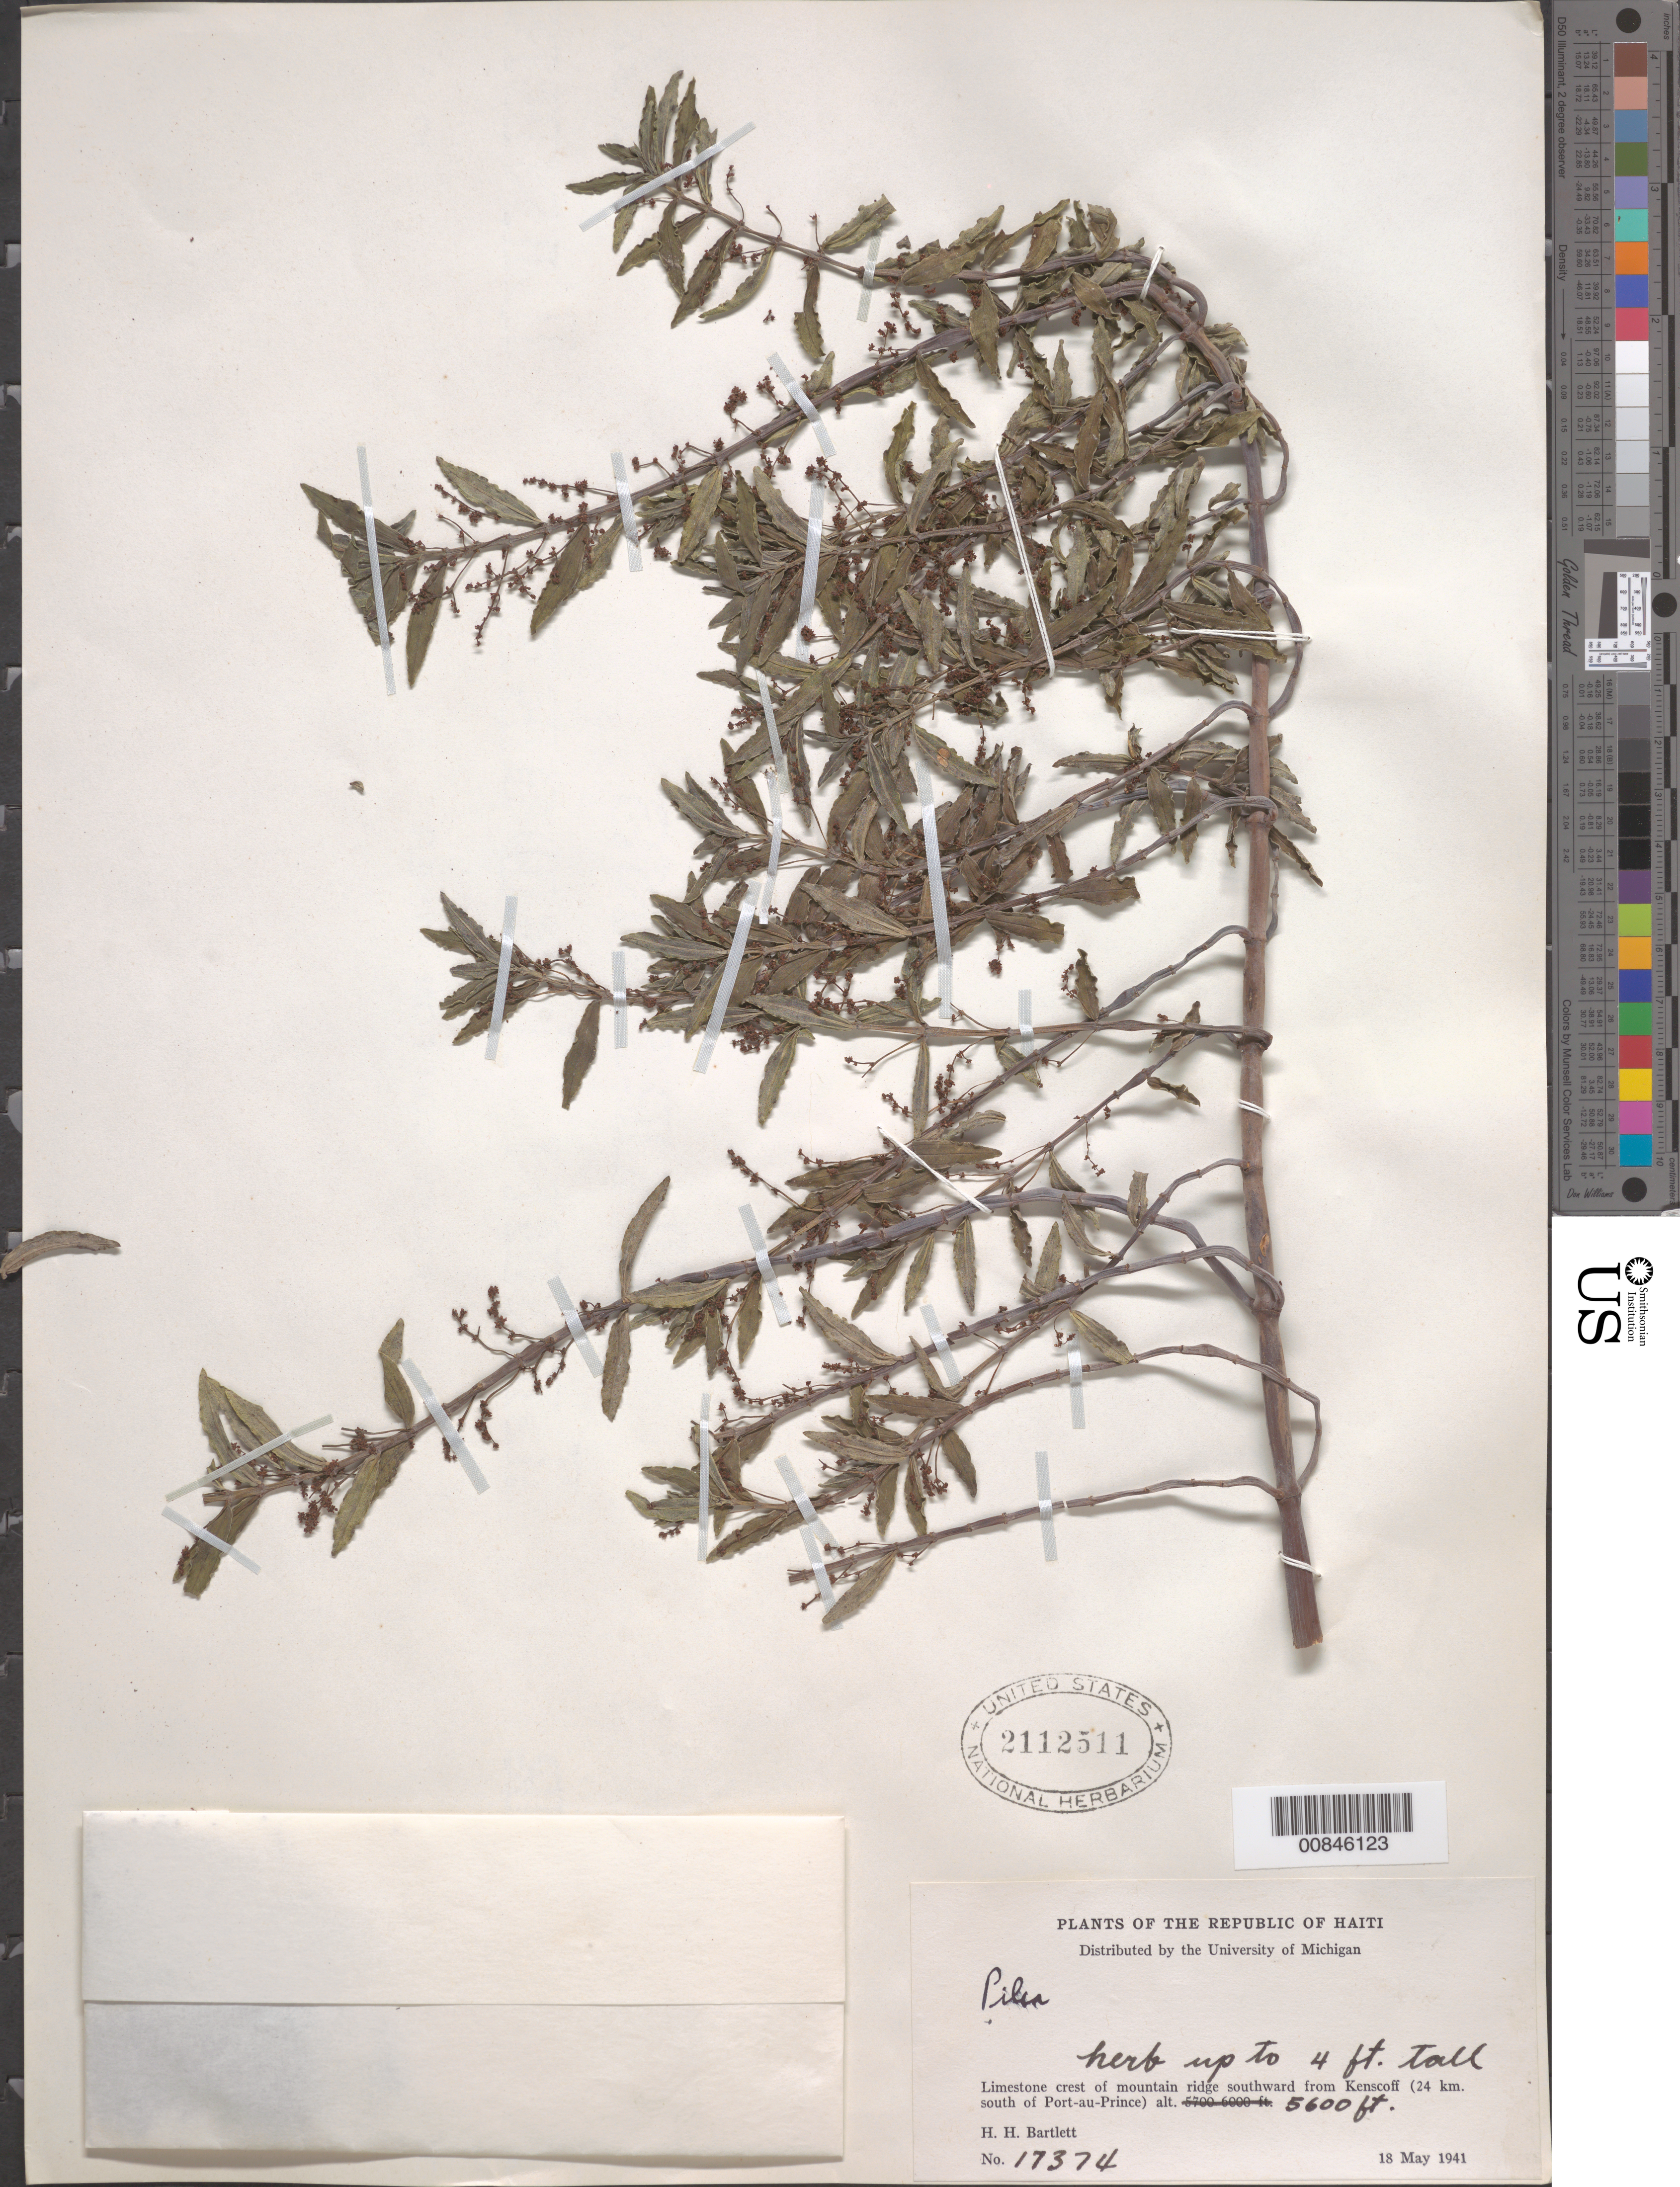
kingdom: Plantae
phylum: Tracheophyta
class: Magnoliopsida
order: Rosales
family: Urticaceae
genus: Pilea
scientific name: Pilea sp.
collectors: H. H. Bartlett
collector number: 17374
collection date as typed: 18 May 1941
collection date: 1941-05-18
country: Haiti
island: Hispaniola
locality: Limestone crest of mountain ridge southward from Kenscoff (24 km. south of Port-au-Prince).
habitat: Limestone crest of mountain ridge.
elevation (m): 1707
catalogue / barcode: US 2112511